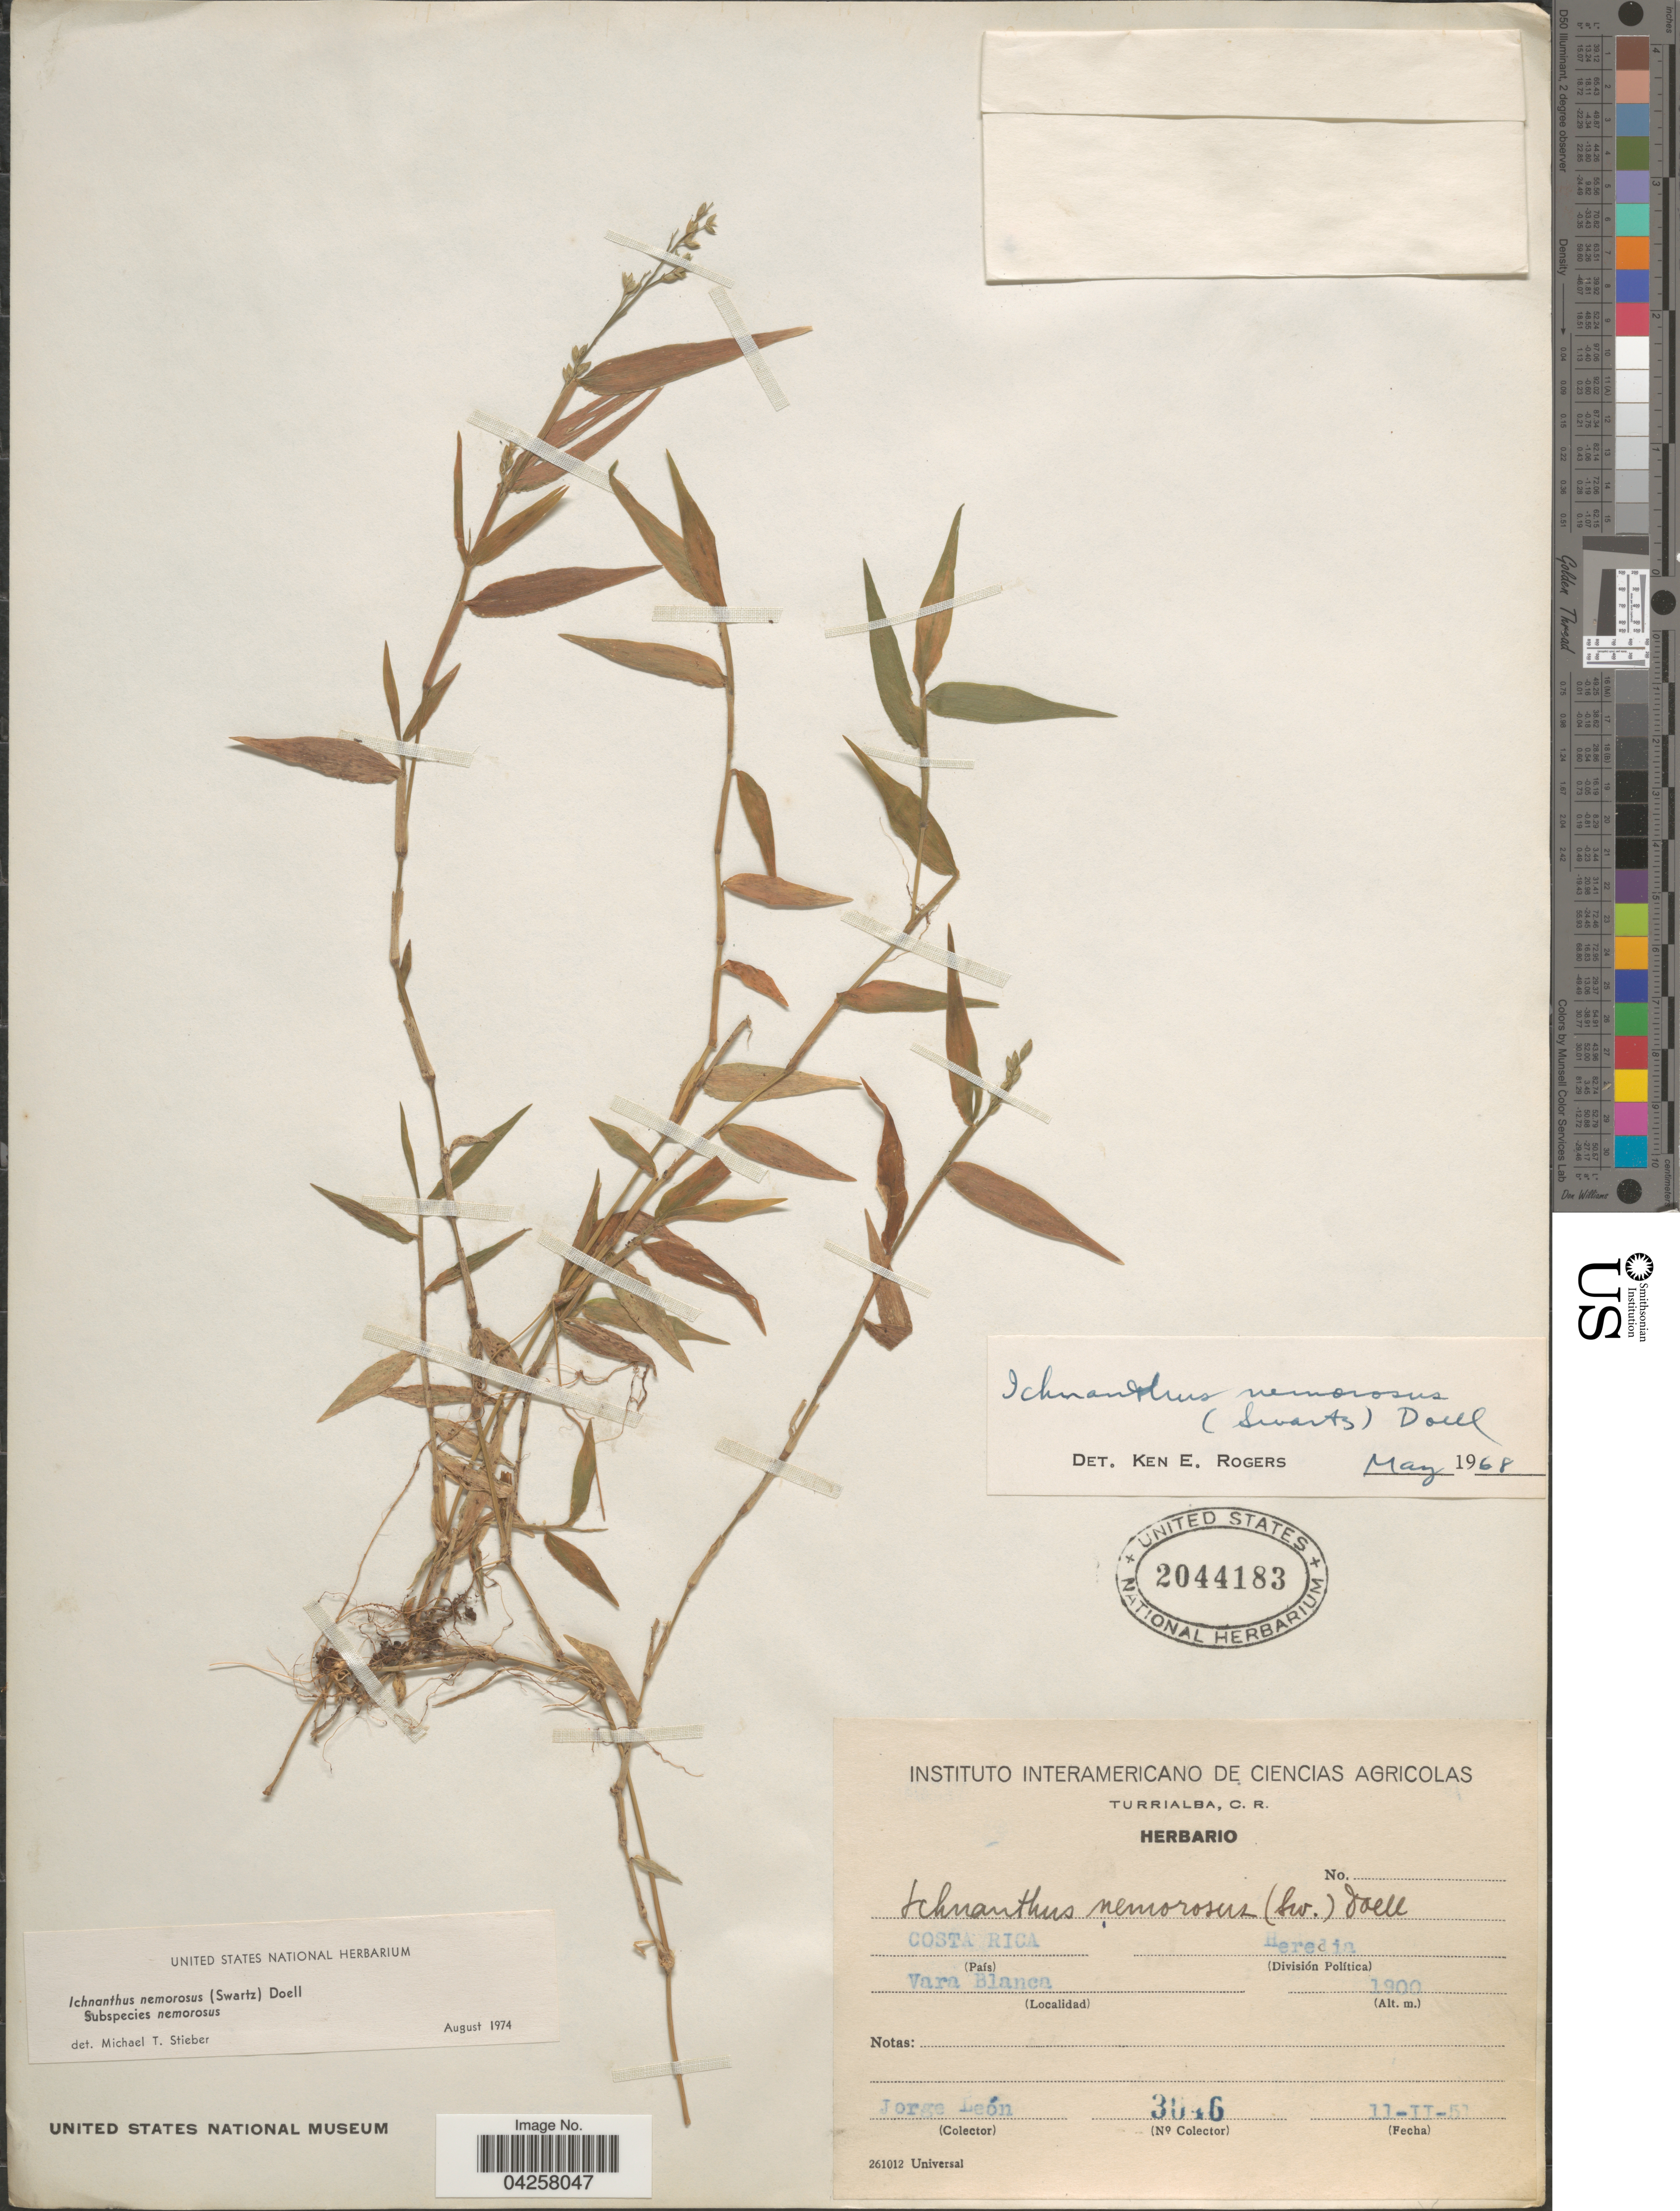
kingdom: Plantae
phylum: Tracheophyta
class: Liliopsida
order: Poales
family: Poaceae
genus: Ichnanthus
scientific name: Ichnanthus nemorosus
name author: (Sw.) Döll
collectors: J. León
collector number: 3046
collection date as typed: Transcribed d/m/y: 11/2/51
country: Costa Rica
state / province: Heredia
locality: Vara Blanca.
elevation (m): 1900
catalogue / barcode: US 2044183